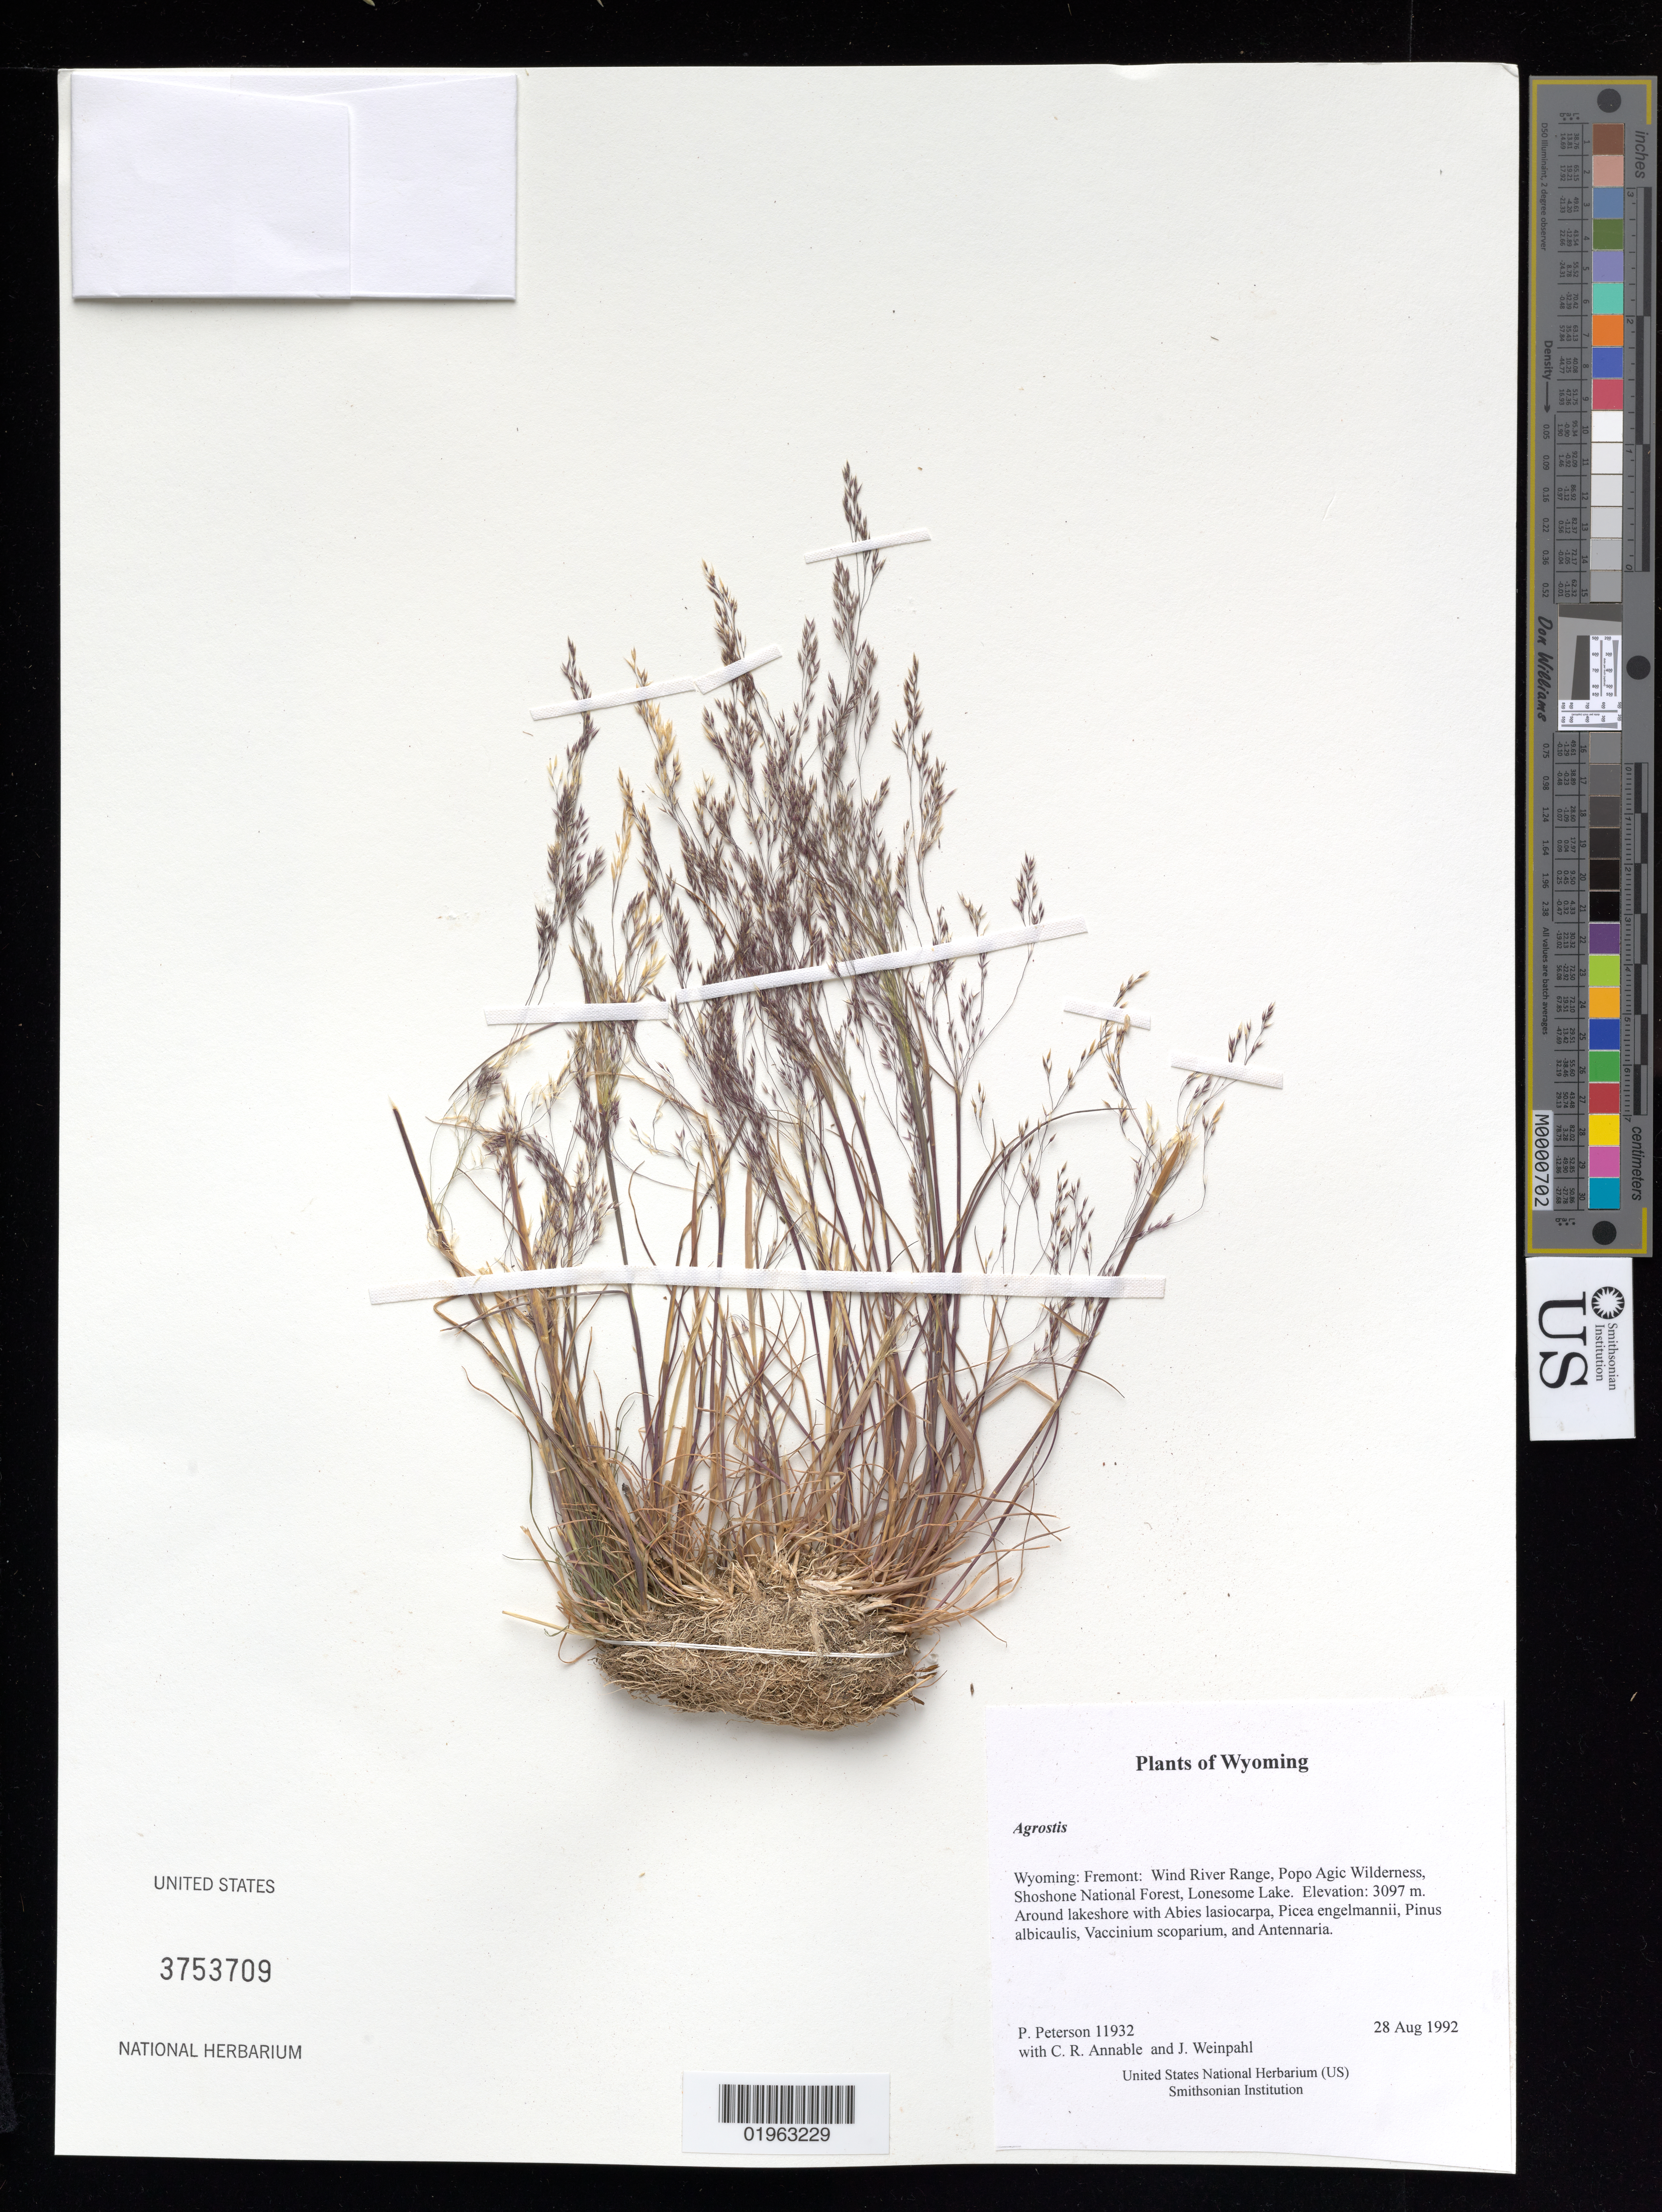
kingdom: Plantae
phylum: Tracheophyta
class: Liliopsida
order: Poales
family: Poaceae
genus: Agrostis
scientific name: Agrostis sp.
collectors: P. M. Peterson, C. R. Annable & J. Weinpahl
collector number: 11932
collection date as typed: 28 Aug 1992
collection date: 1992-08-28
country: United States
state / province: Wyoming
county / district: Fremont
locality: Wind River Range, Popo Agic Wilderness, Shoshone National Forest, Lonesome Lake.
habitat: Around lakeshore with Abies lasiocarpa, Picea engelmannii, Pinus albicaulis, Vaccinium scoparium, and Antennaria.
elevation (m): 3097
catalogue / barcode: US 3753709